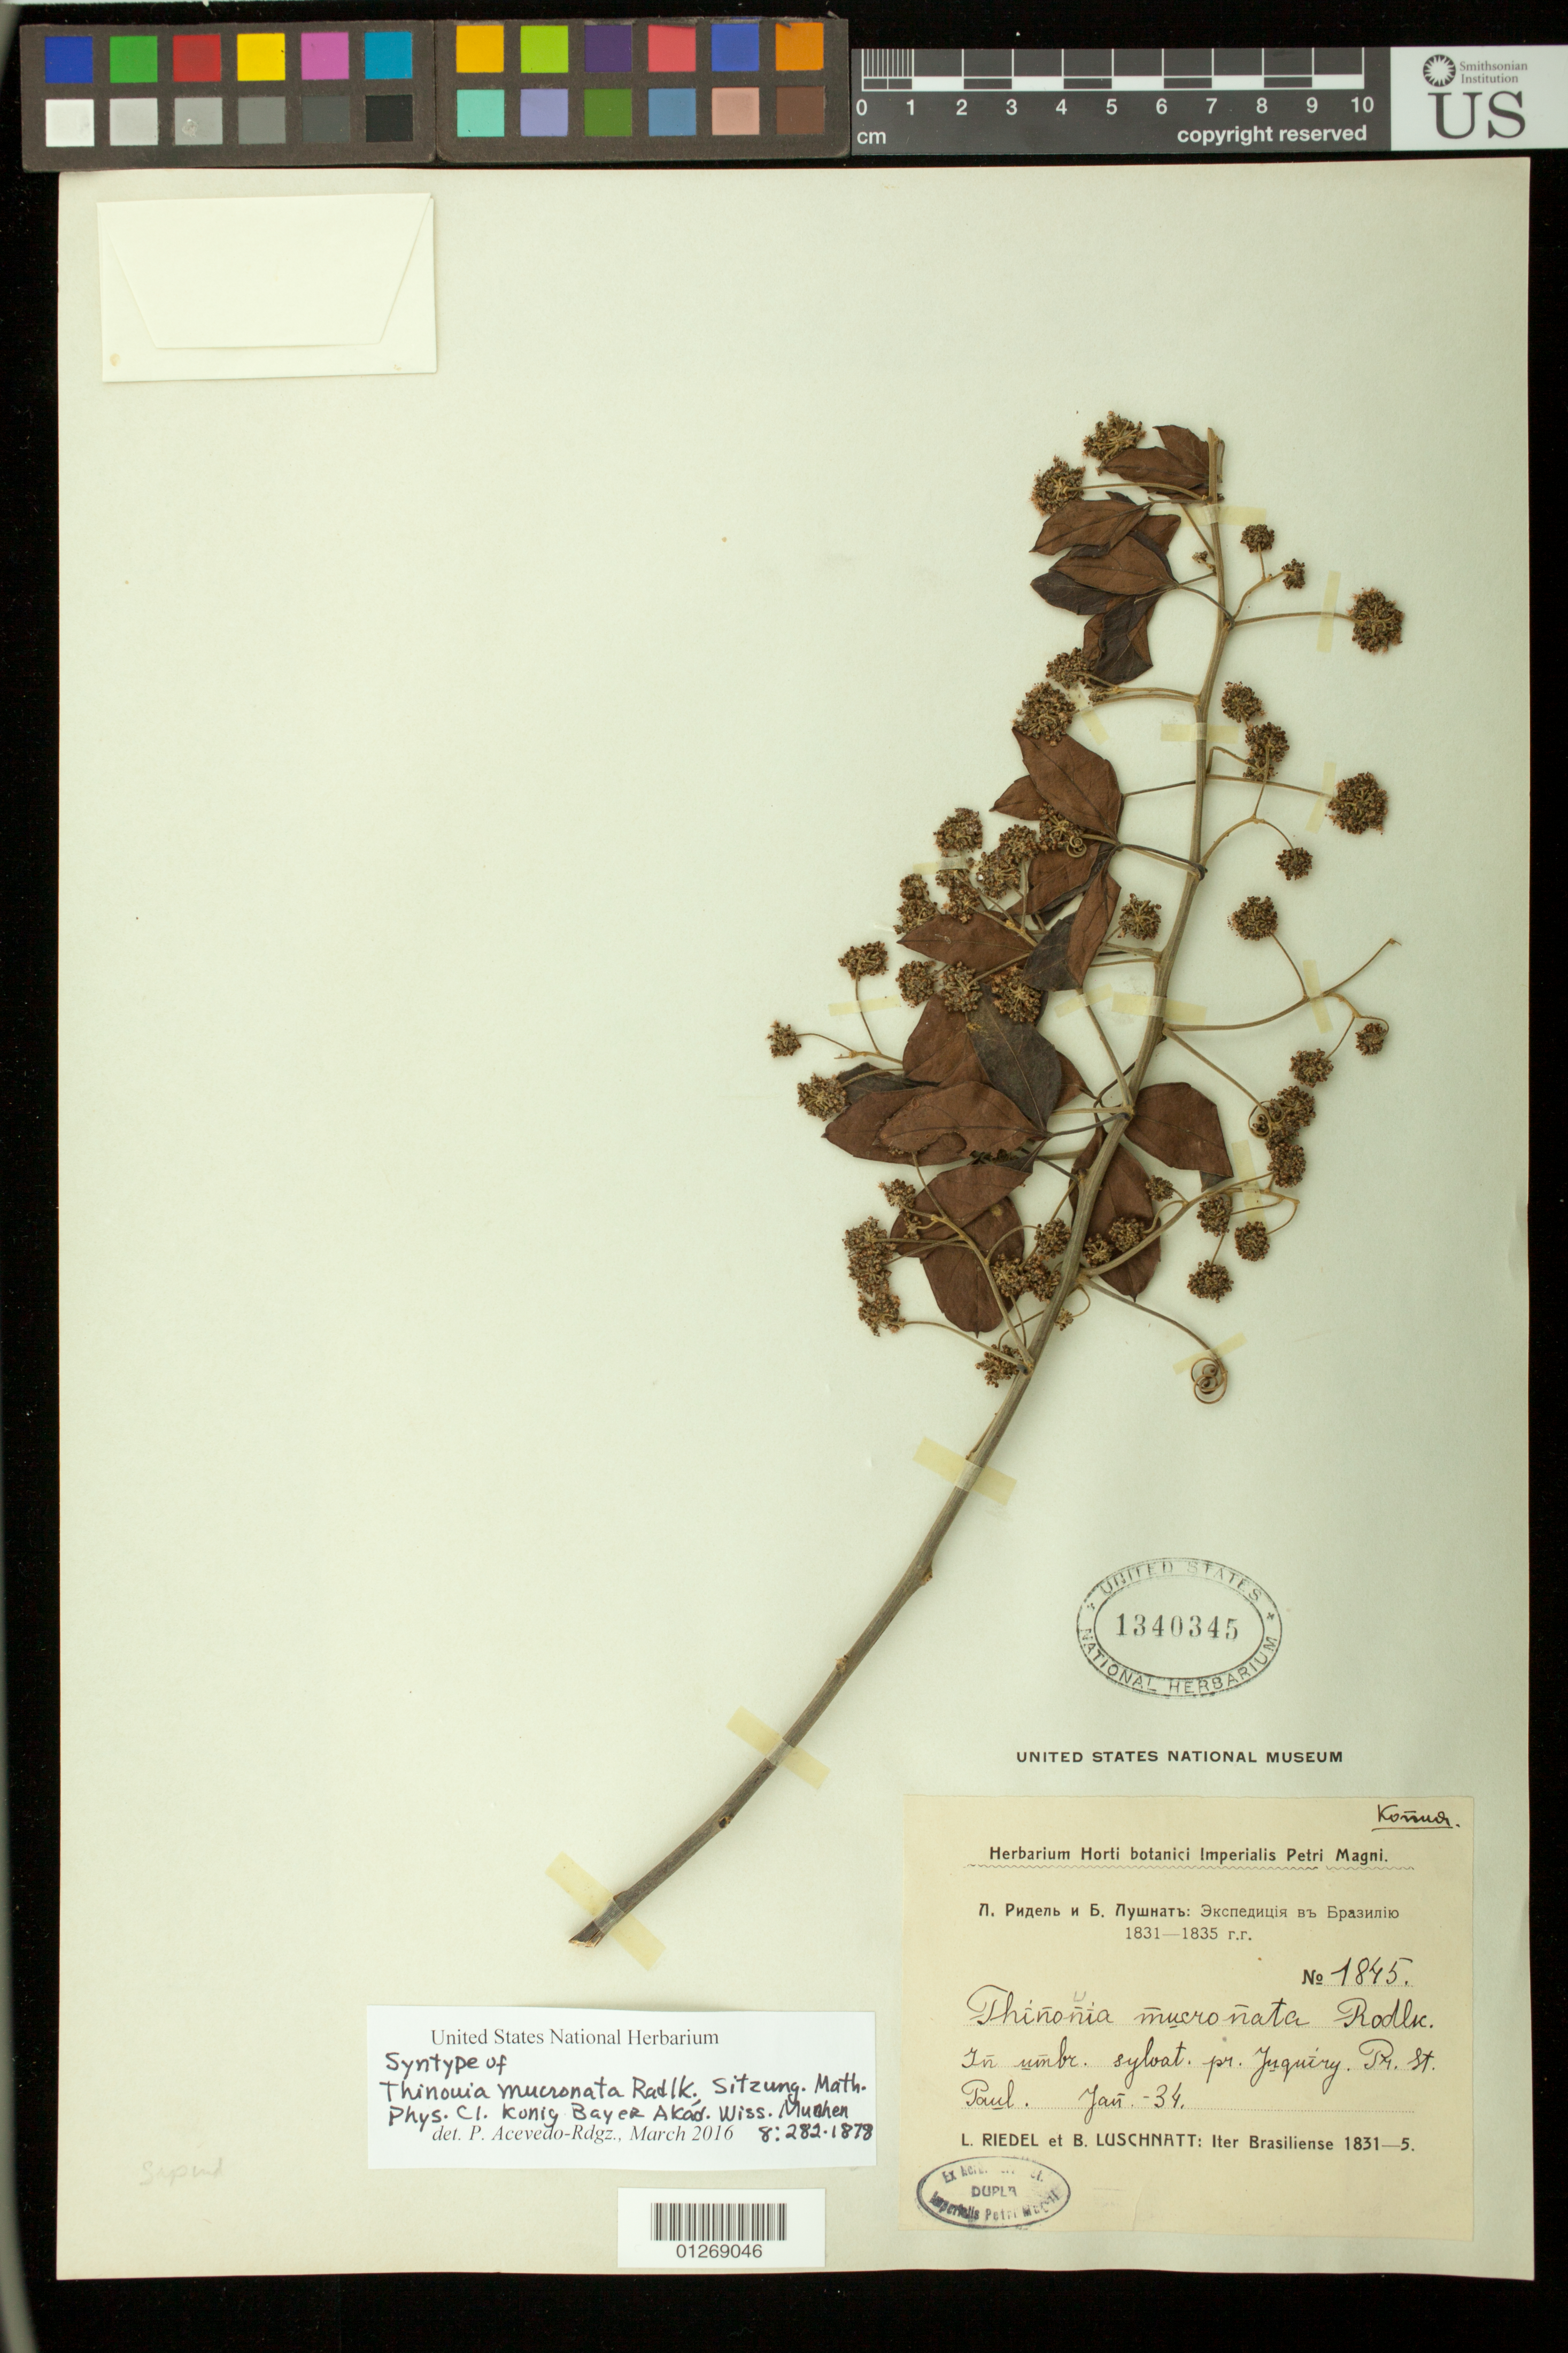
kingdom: Plantae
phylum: Tracheophyta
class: Liliopsida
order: Liliales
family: Alstroemeriaceae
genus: Bomarea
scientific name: Bomarea biflora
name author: Vargas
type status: Isotype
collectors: C. Vargas Calderón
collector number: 446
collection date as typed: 25 Jul 1937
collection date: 1937-07-25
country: Peru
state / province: Cusco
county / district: Paruro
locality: Abracapillanayocc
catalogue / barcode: US 1877272